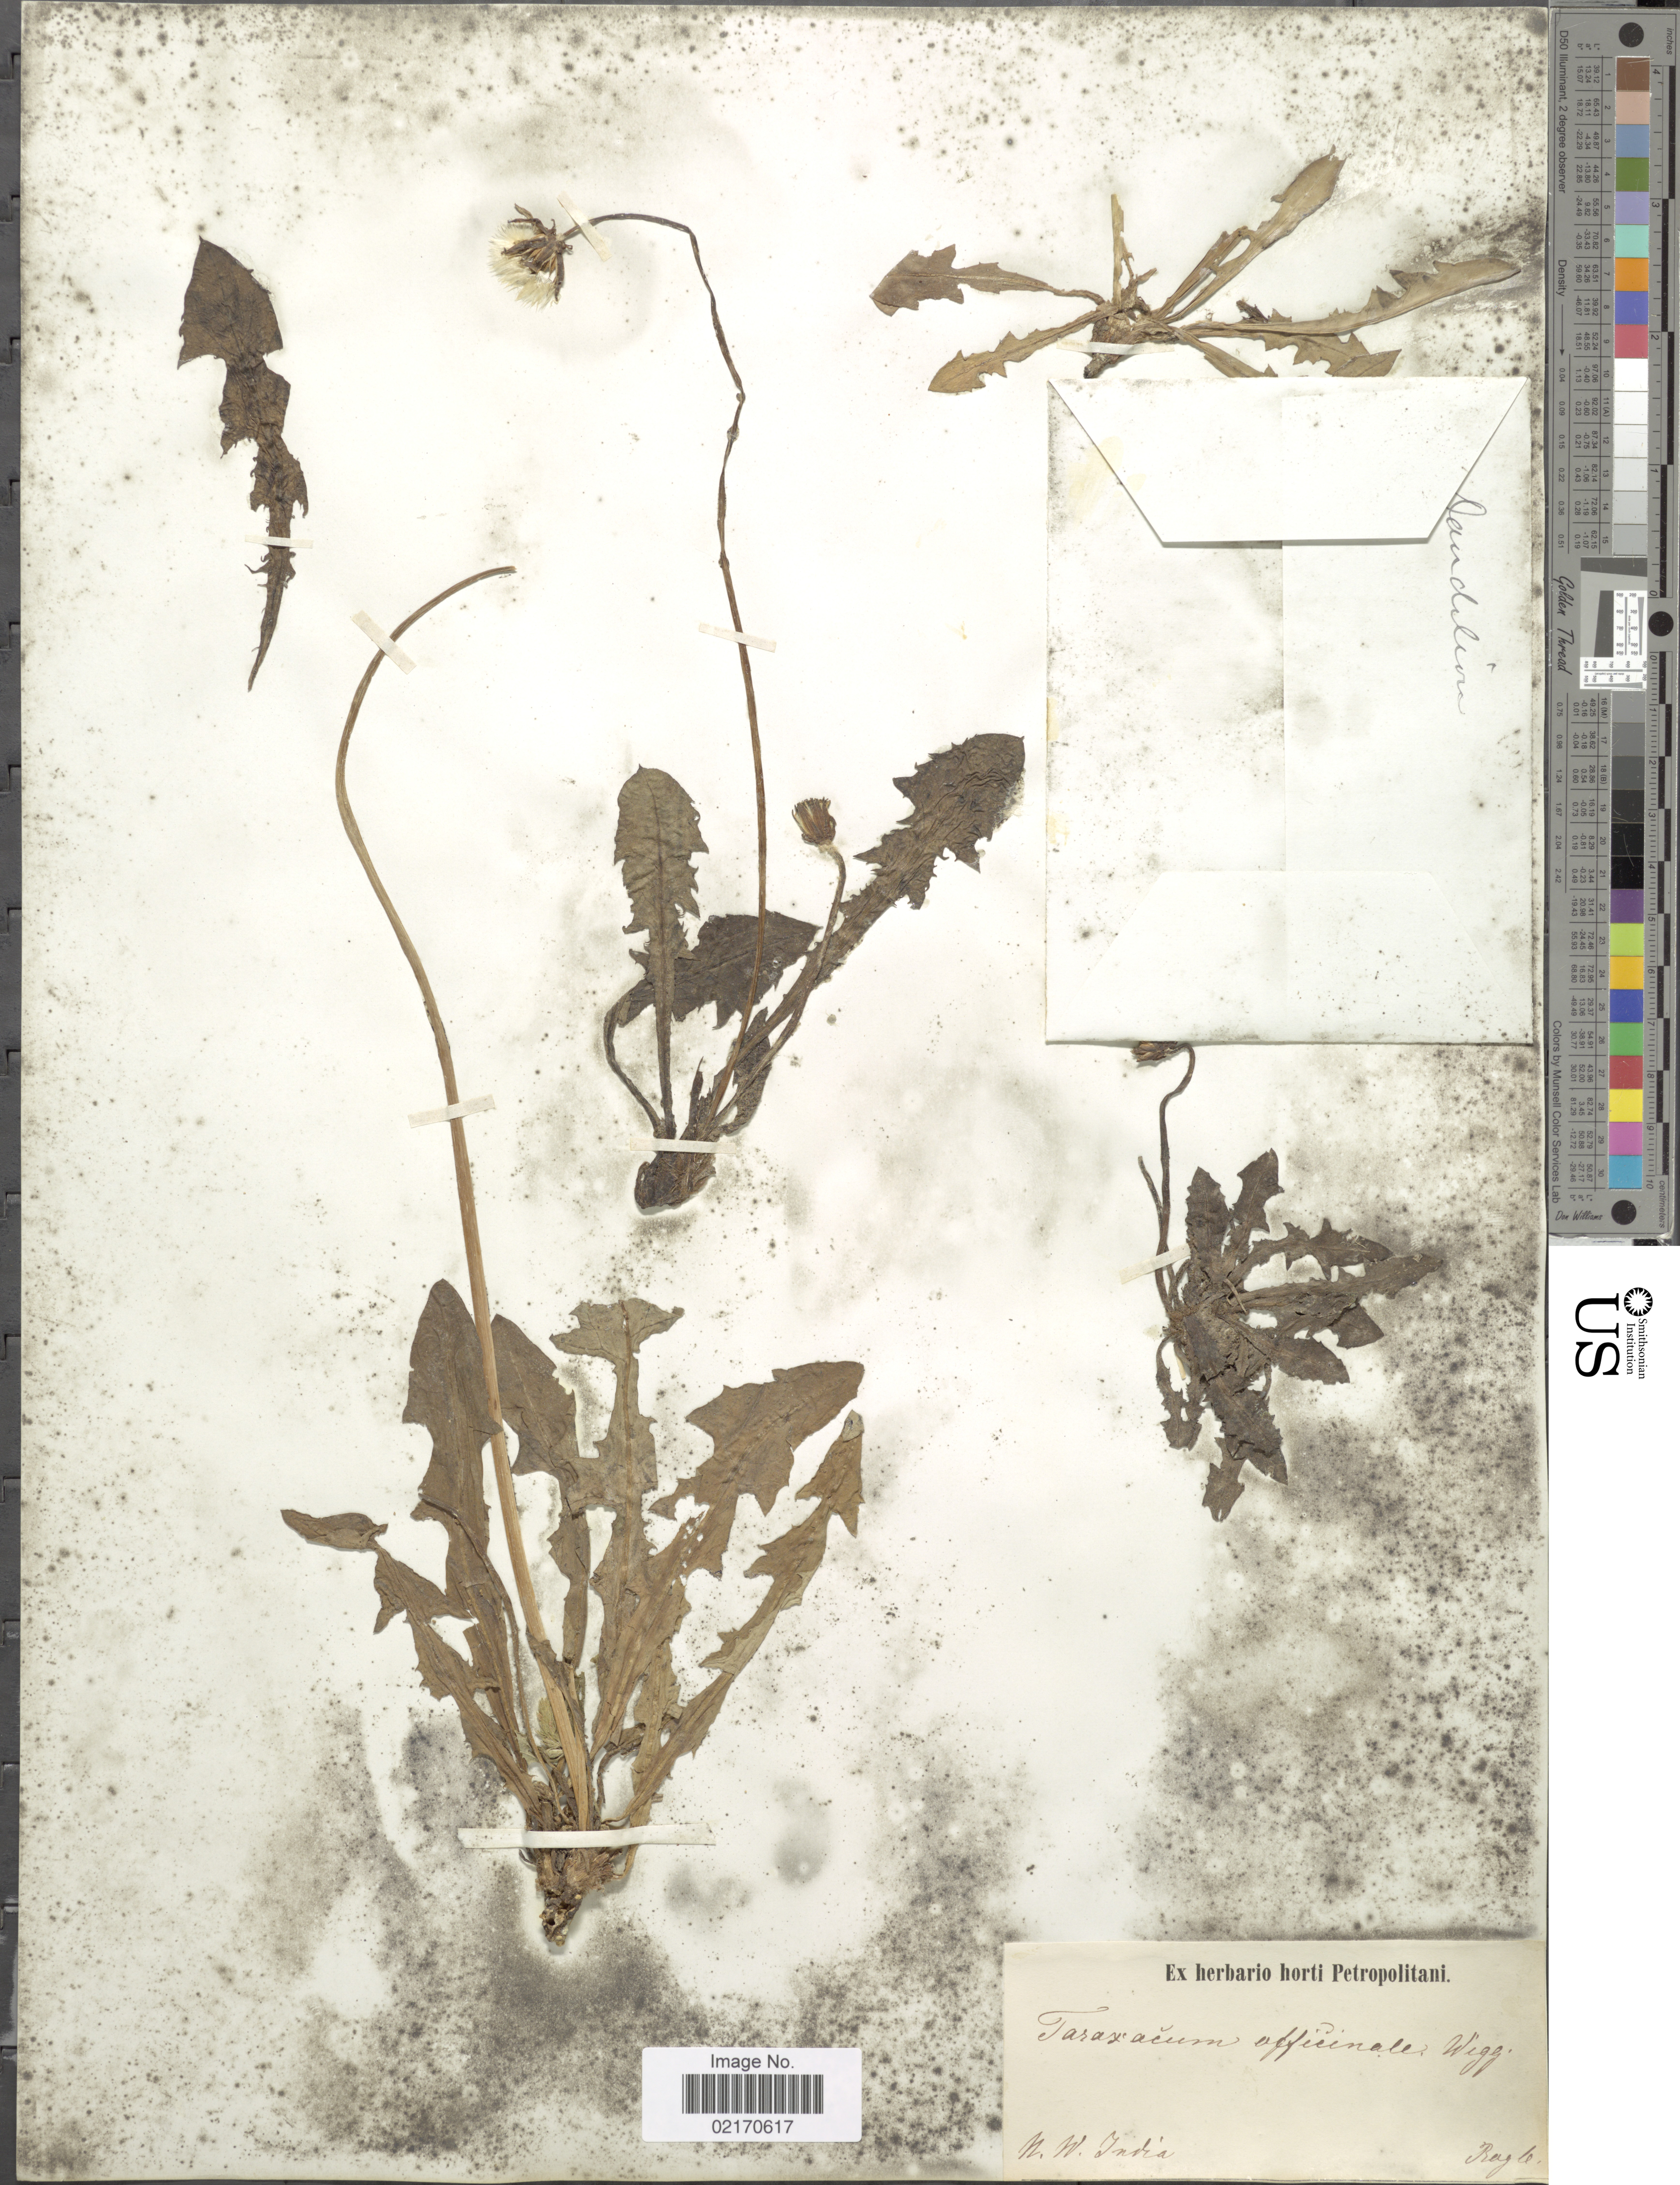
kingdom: Plantae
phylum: Tracheophyta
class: Magnoliopsida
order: Asterales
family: Asteraceae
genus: Taraxacum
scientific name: Taraxacum officinale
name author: G.H. Weber ex F.H. Wigg.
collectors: Ragle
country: India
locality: N.W. India.